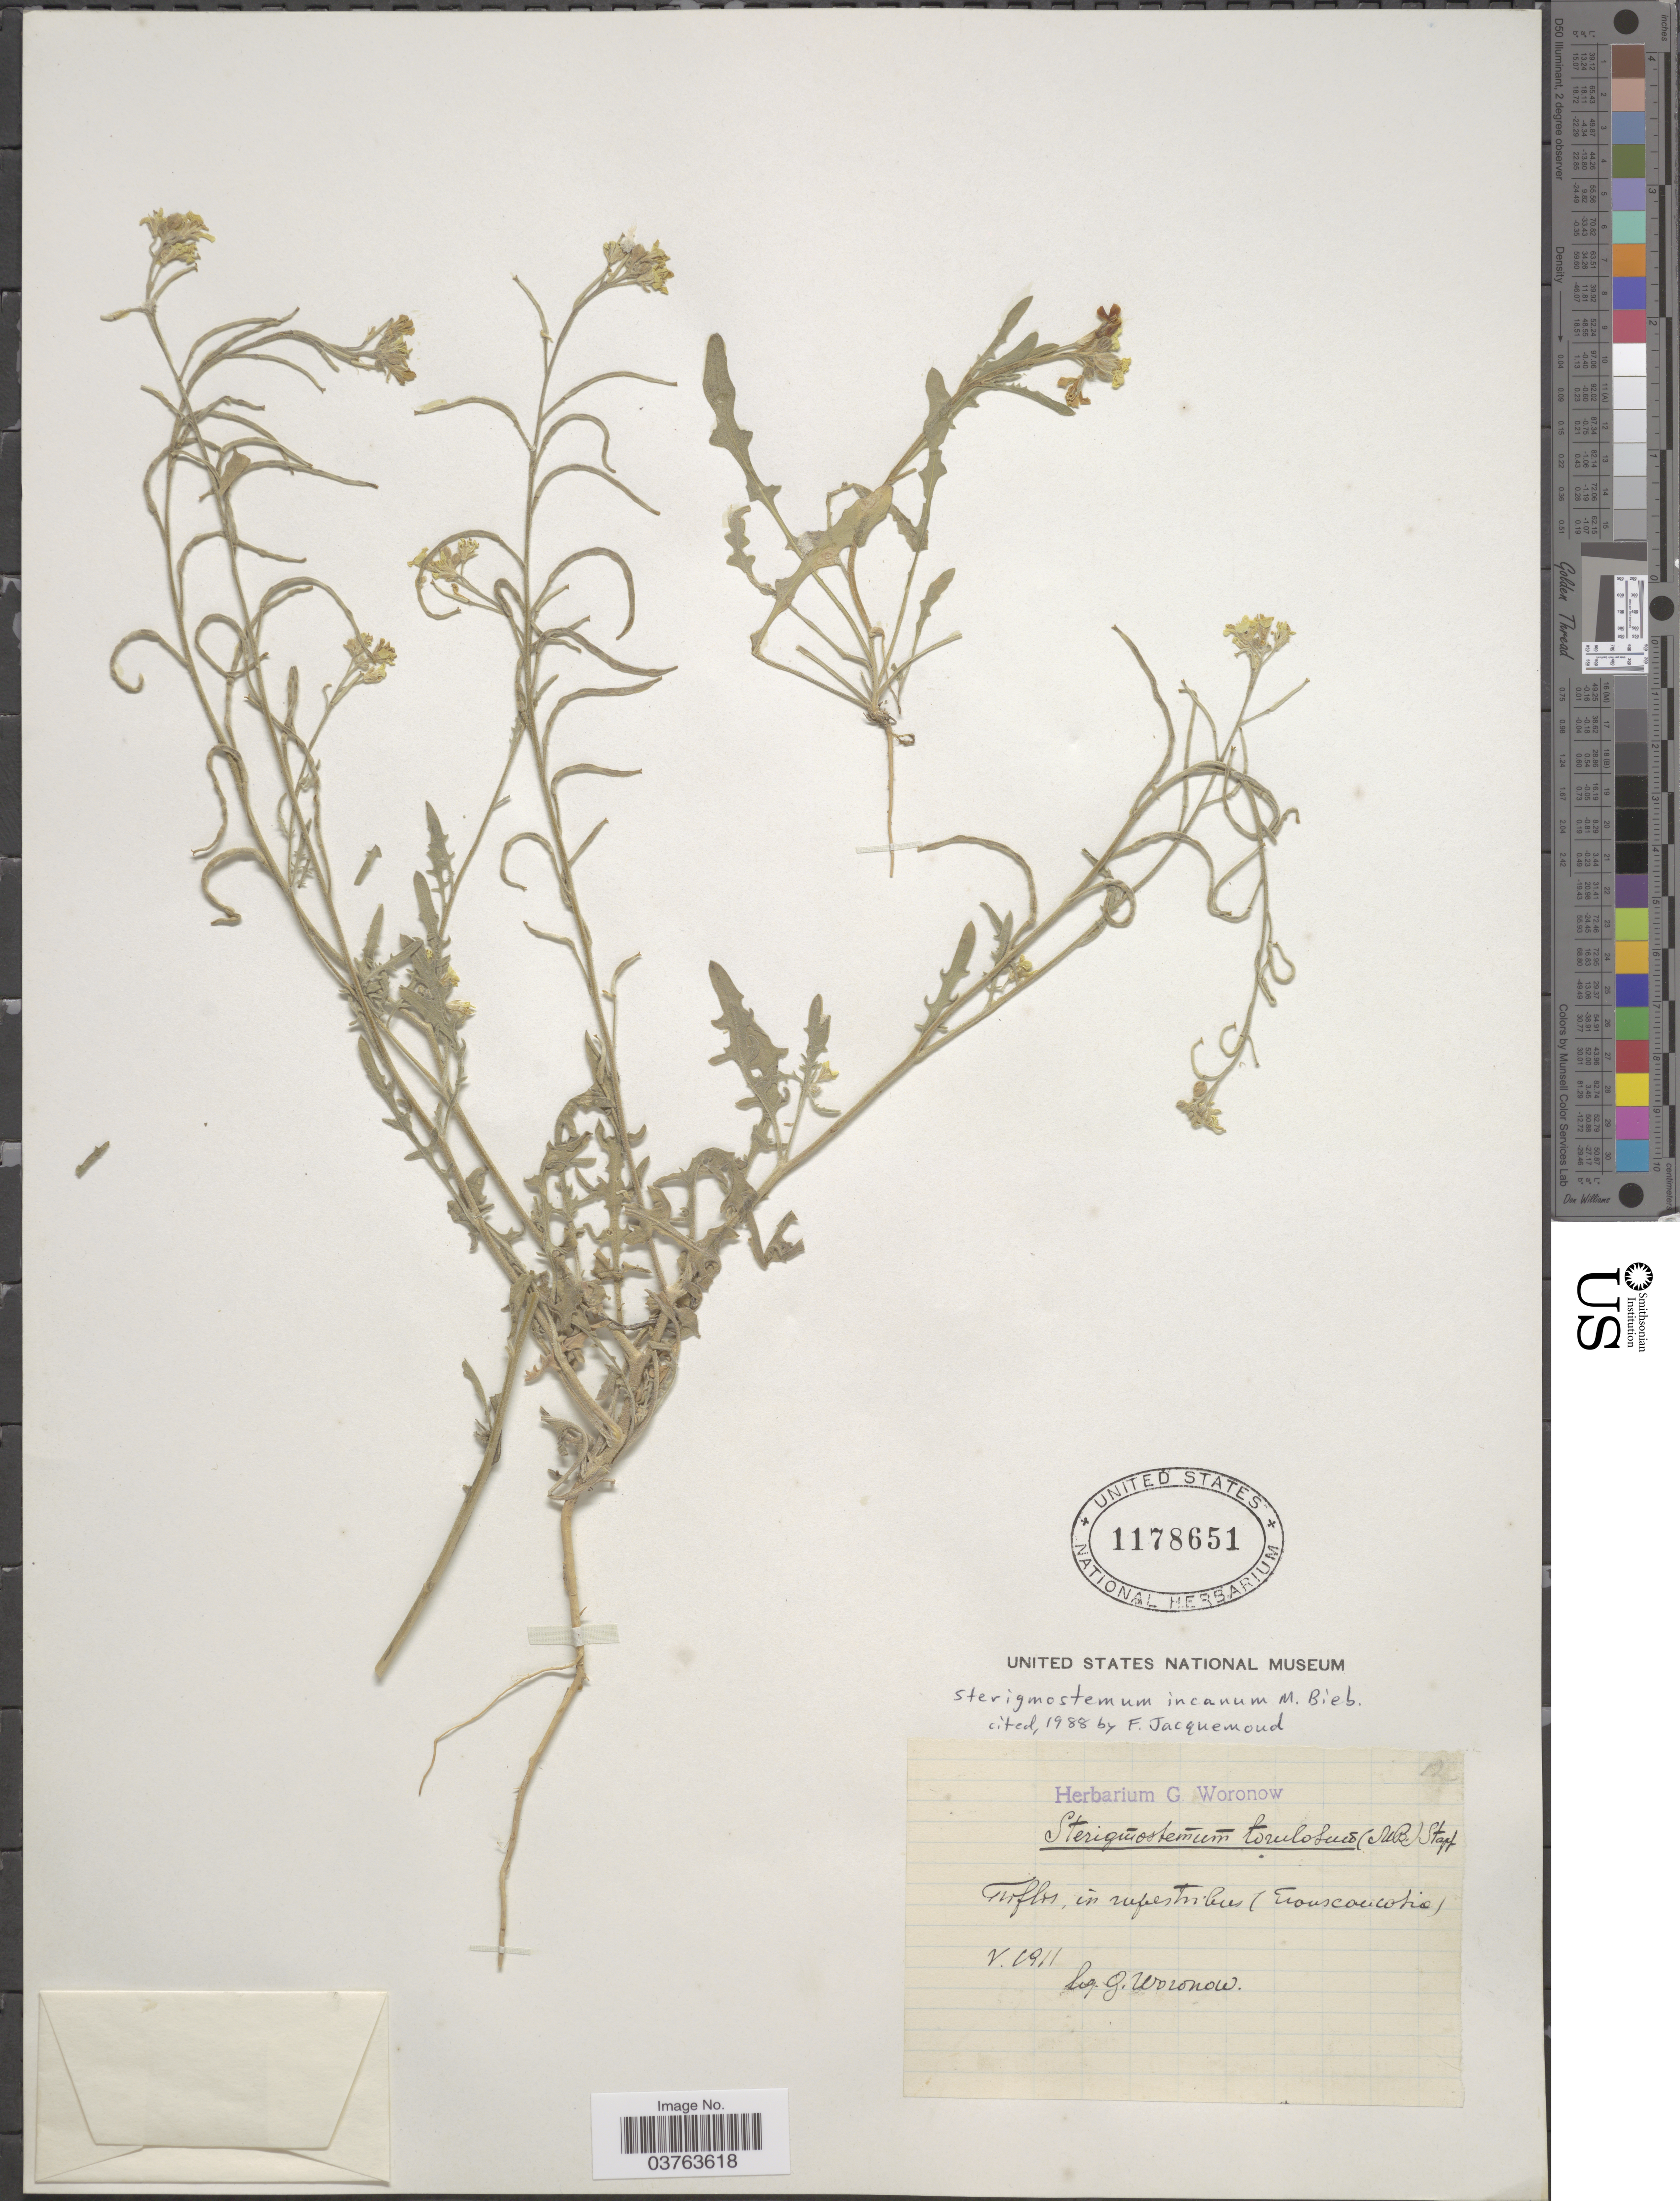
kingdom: Plantae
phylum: Tracheophyta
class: Magnoliopsida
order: Brassicales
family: Brassicaceae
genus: Sterigmostemum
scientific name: Sterigmostemum incanum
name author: M. Bieb.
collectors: G. Woronow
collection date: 1911-05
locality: Thflos, in rupestribus (Trouscoucohie). [interpreted]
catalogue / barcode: US 1178651